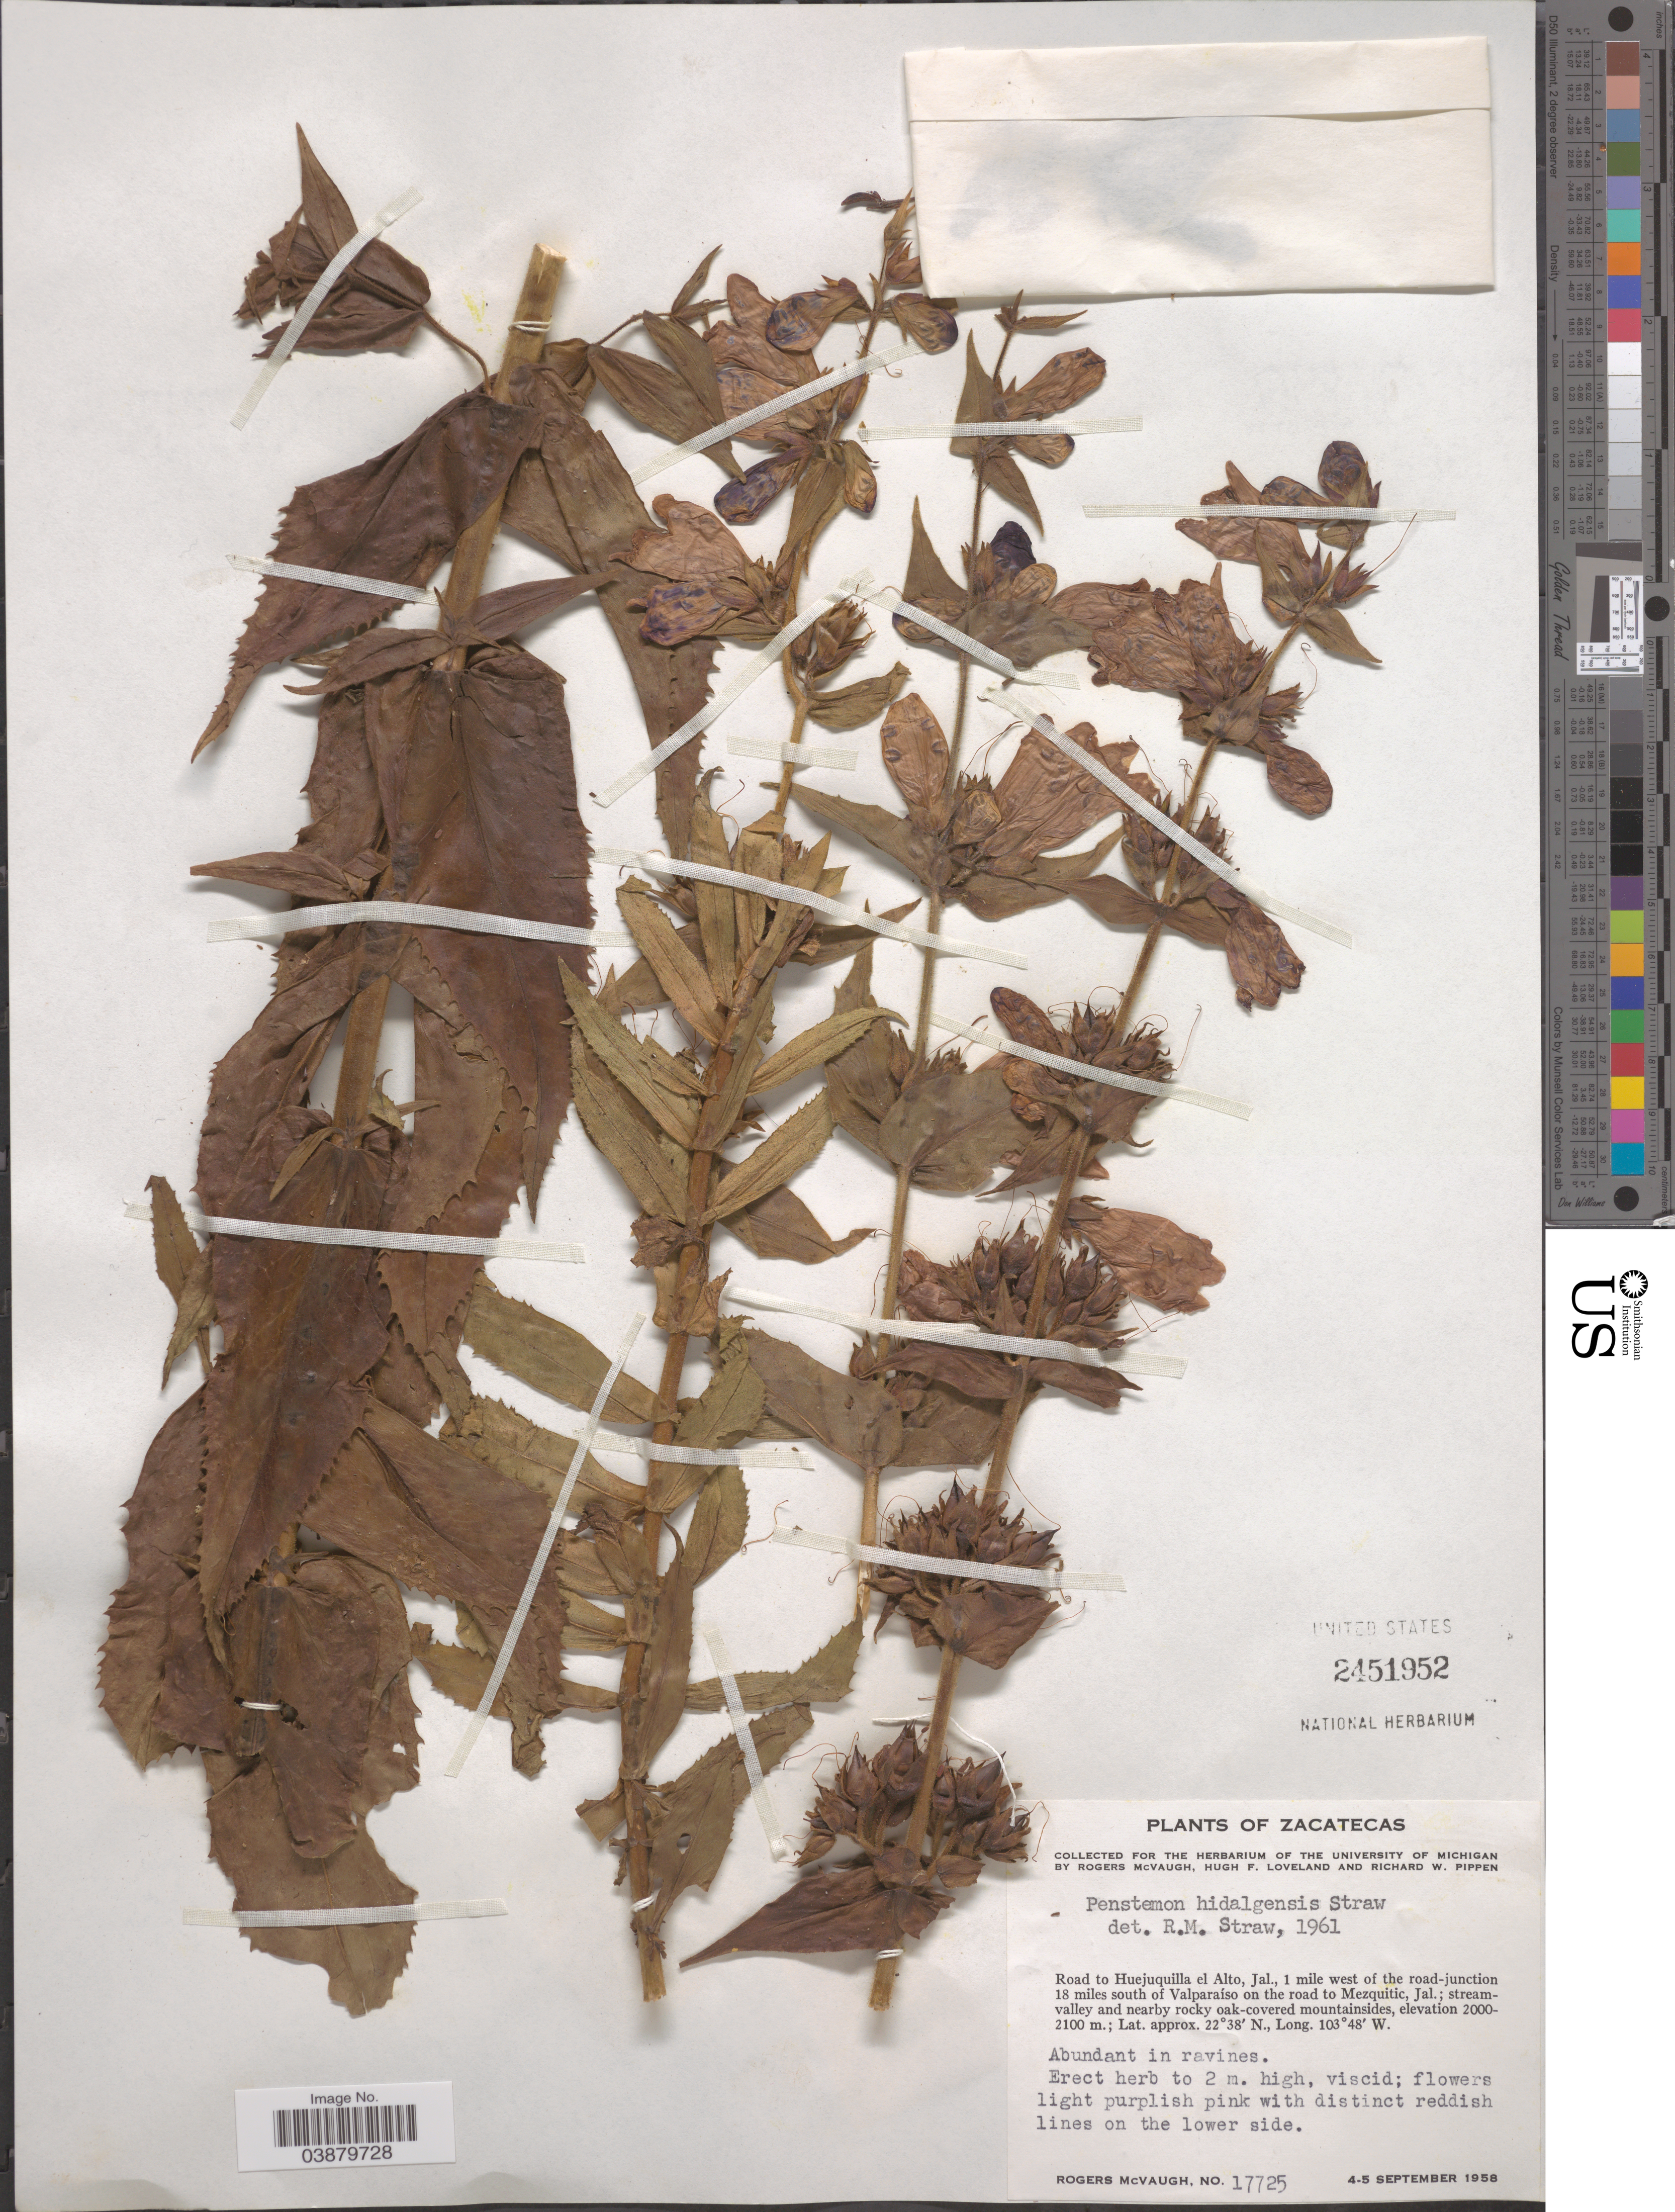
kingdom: Plantae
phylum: Tracheophyta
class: Magnoliopsida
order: Lamiales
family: Plantaginaceae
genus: Penstemon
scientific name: Penstemon hidalgensis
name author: Straw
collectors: R. McVaugh, R. McVaugh, H. Loveland & R. W. Pippen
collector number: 17725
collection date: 1958-09-04/1958-09-05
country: Mexico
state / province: Zacatecas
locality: Road to Huejuquilla el Alto, Jal., 1 mile west of the road-junction 18 miles south of Valparaíso on the road to Mezquitic, Jal.; stream-valley and nearby rocky oak-covered mountainsides.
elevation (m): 2000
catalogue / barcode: US 2451952